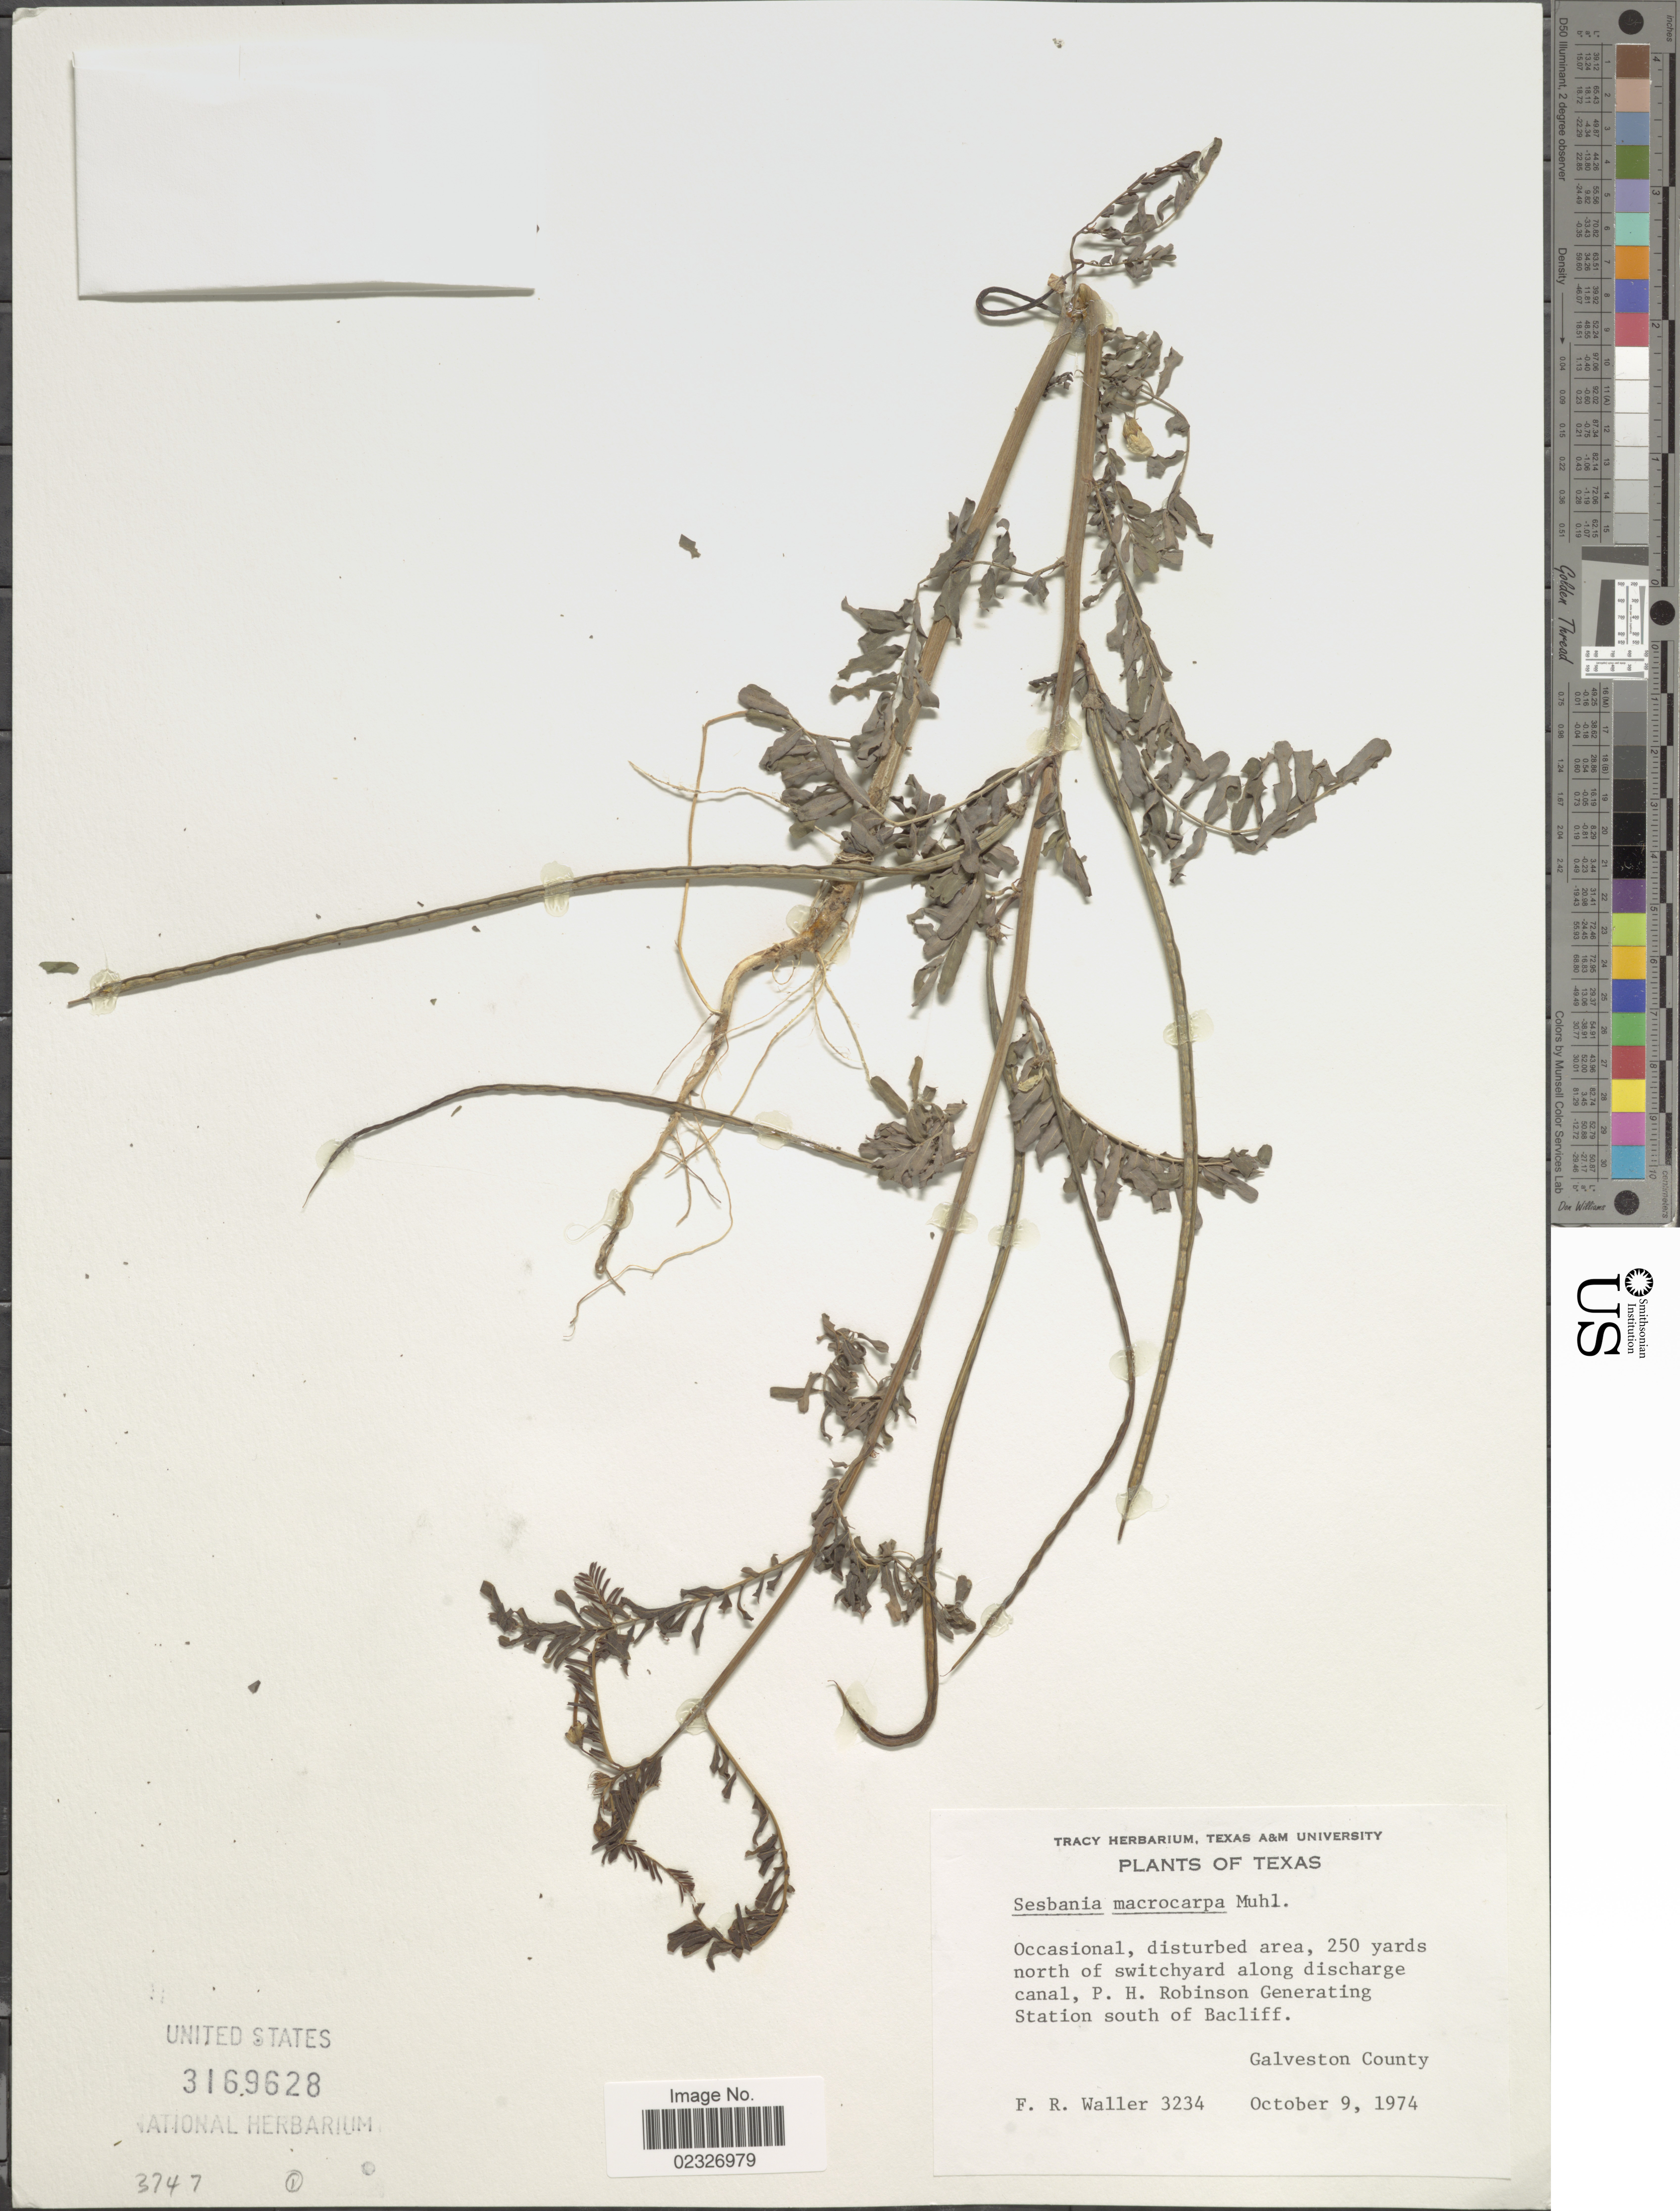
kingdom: Plantae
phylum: Tracheophyta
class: Magnoliopsida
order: Fabales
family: Fabaceae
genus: Sesbania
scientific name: Sesbania macrocarpa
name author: Raf.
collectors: F. R. Waller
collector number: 3234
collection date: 1974-10-09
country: United States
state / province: Texas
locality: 250 yards north of switchyard along discharge canal, P.H. Robinson Generating Station south of Bacliff, Galveston County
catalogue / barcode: US 3169628